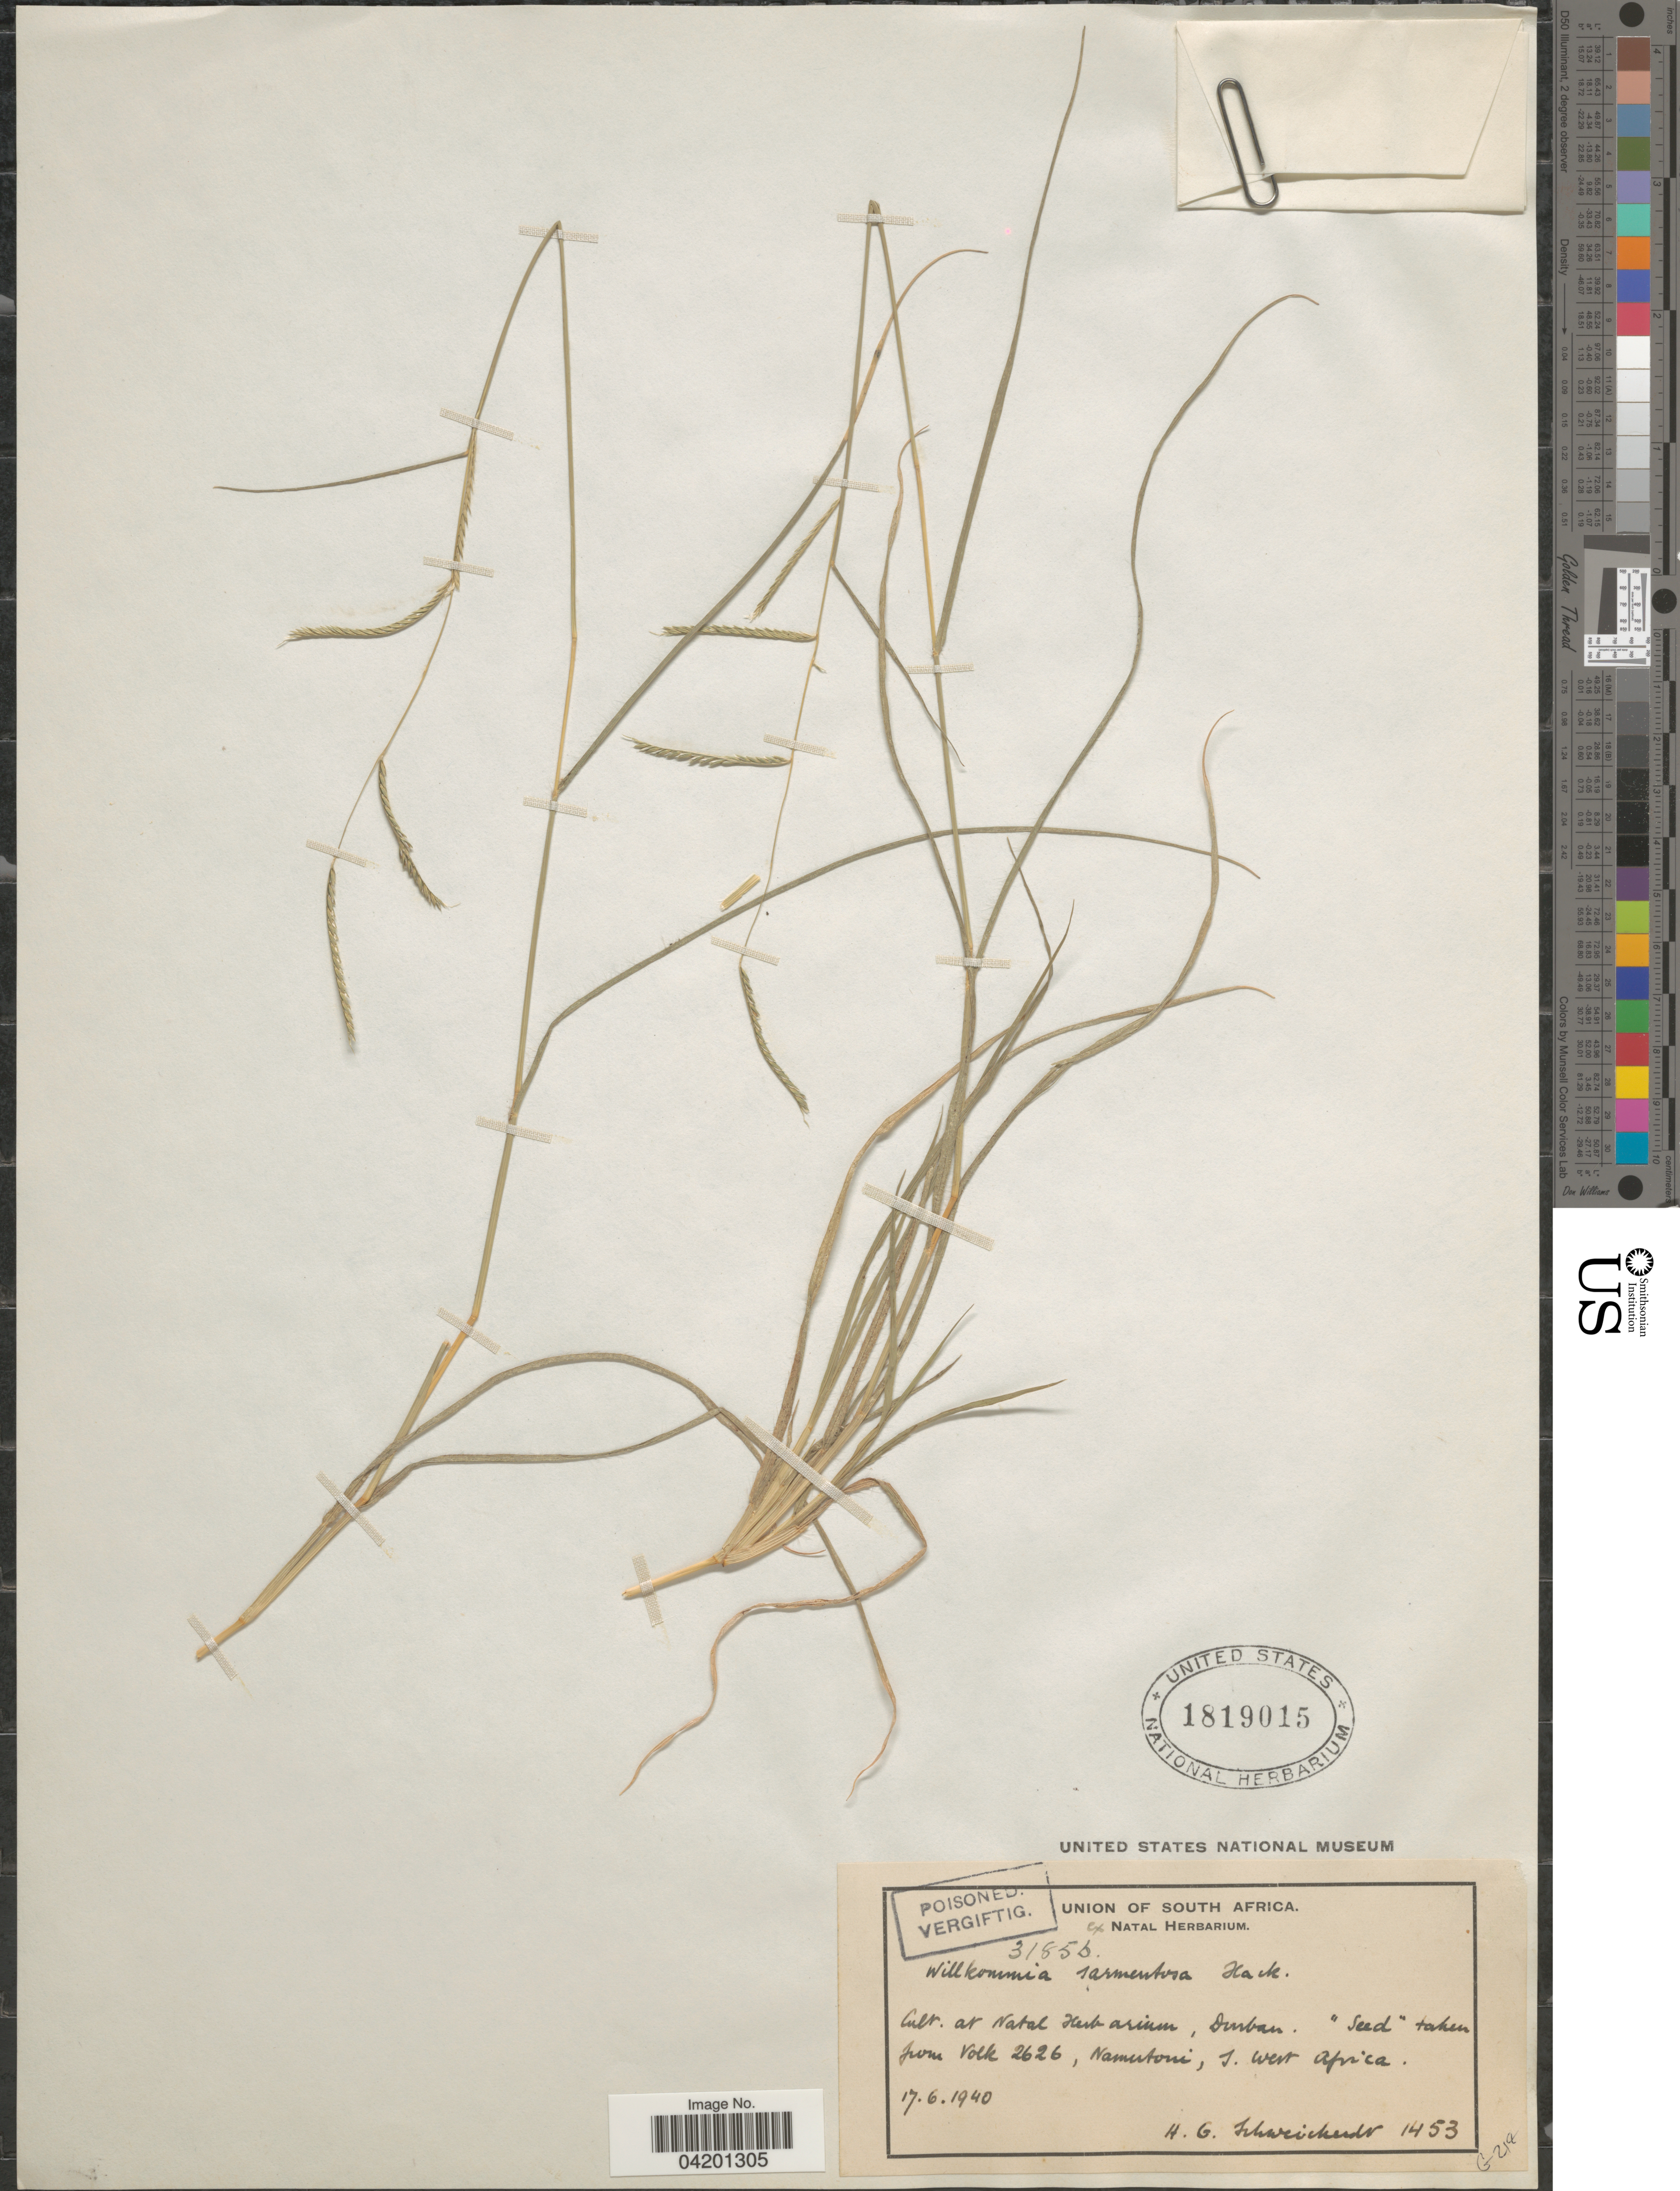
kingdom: Plantae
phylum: Tracheophyta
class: Liliopsida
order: Poales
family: Poaceae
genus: Willkommia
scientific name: Willkommia sarmentosa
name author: Hack.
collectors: H. Schweickerdt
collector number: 1453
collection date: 1940-06-17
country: South Africa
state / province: KwaZulu-Natal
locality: Union of South Africa. Cult. at Natal Herbarium, Durban.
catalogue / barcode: US 1819015